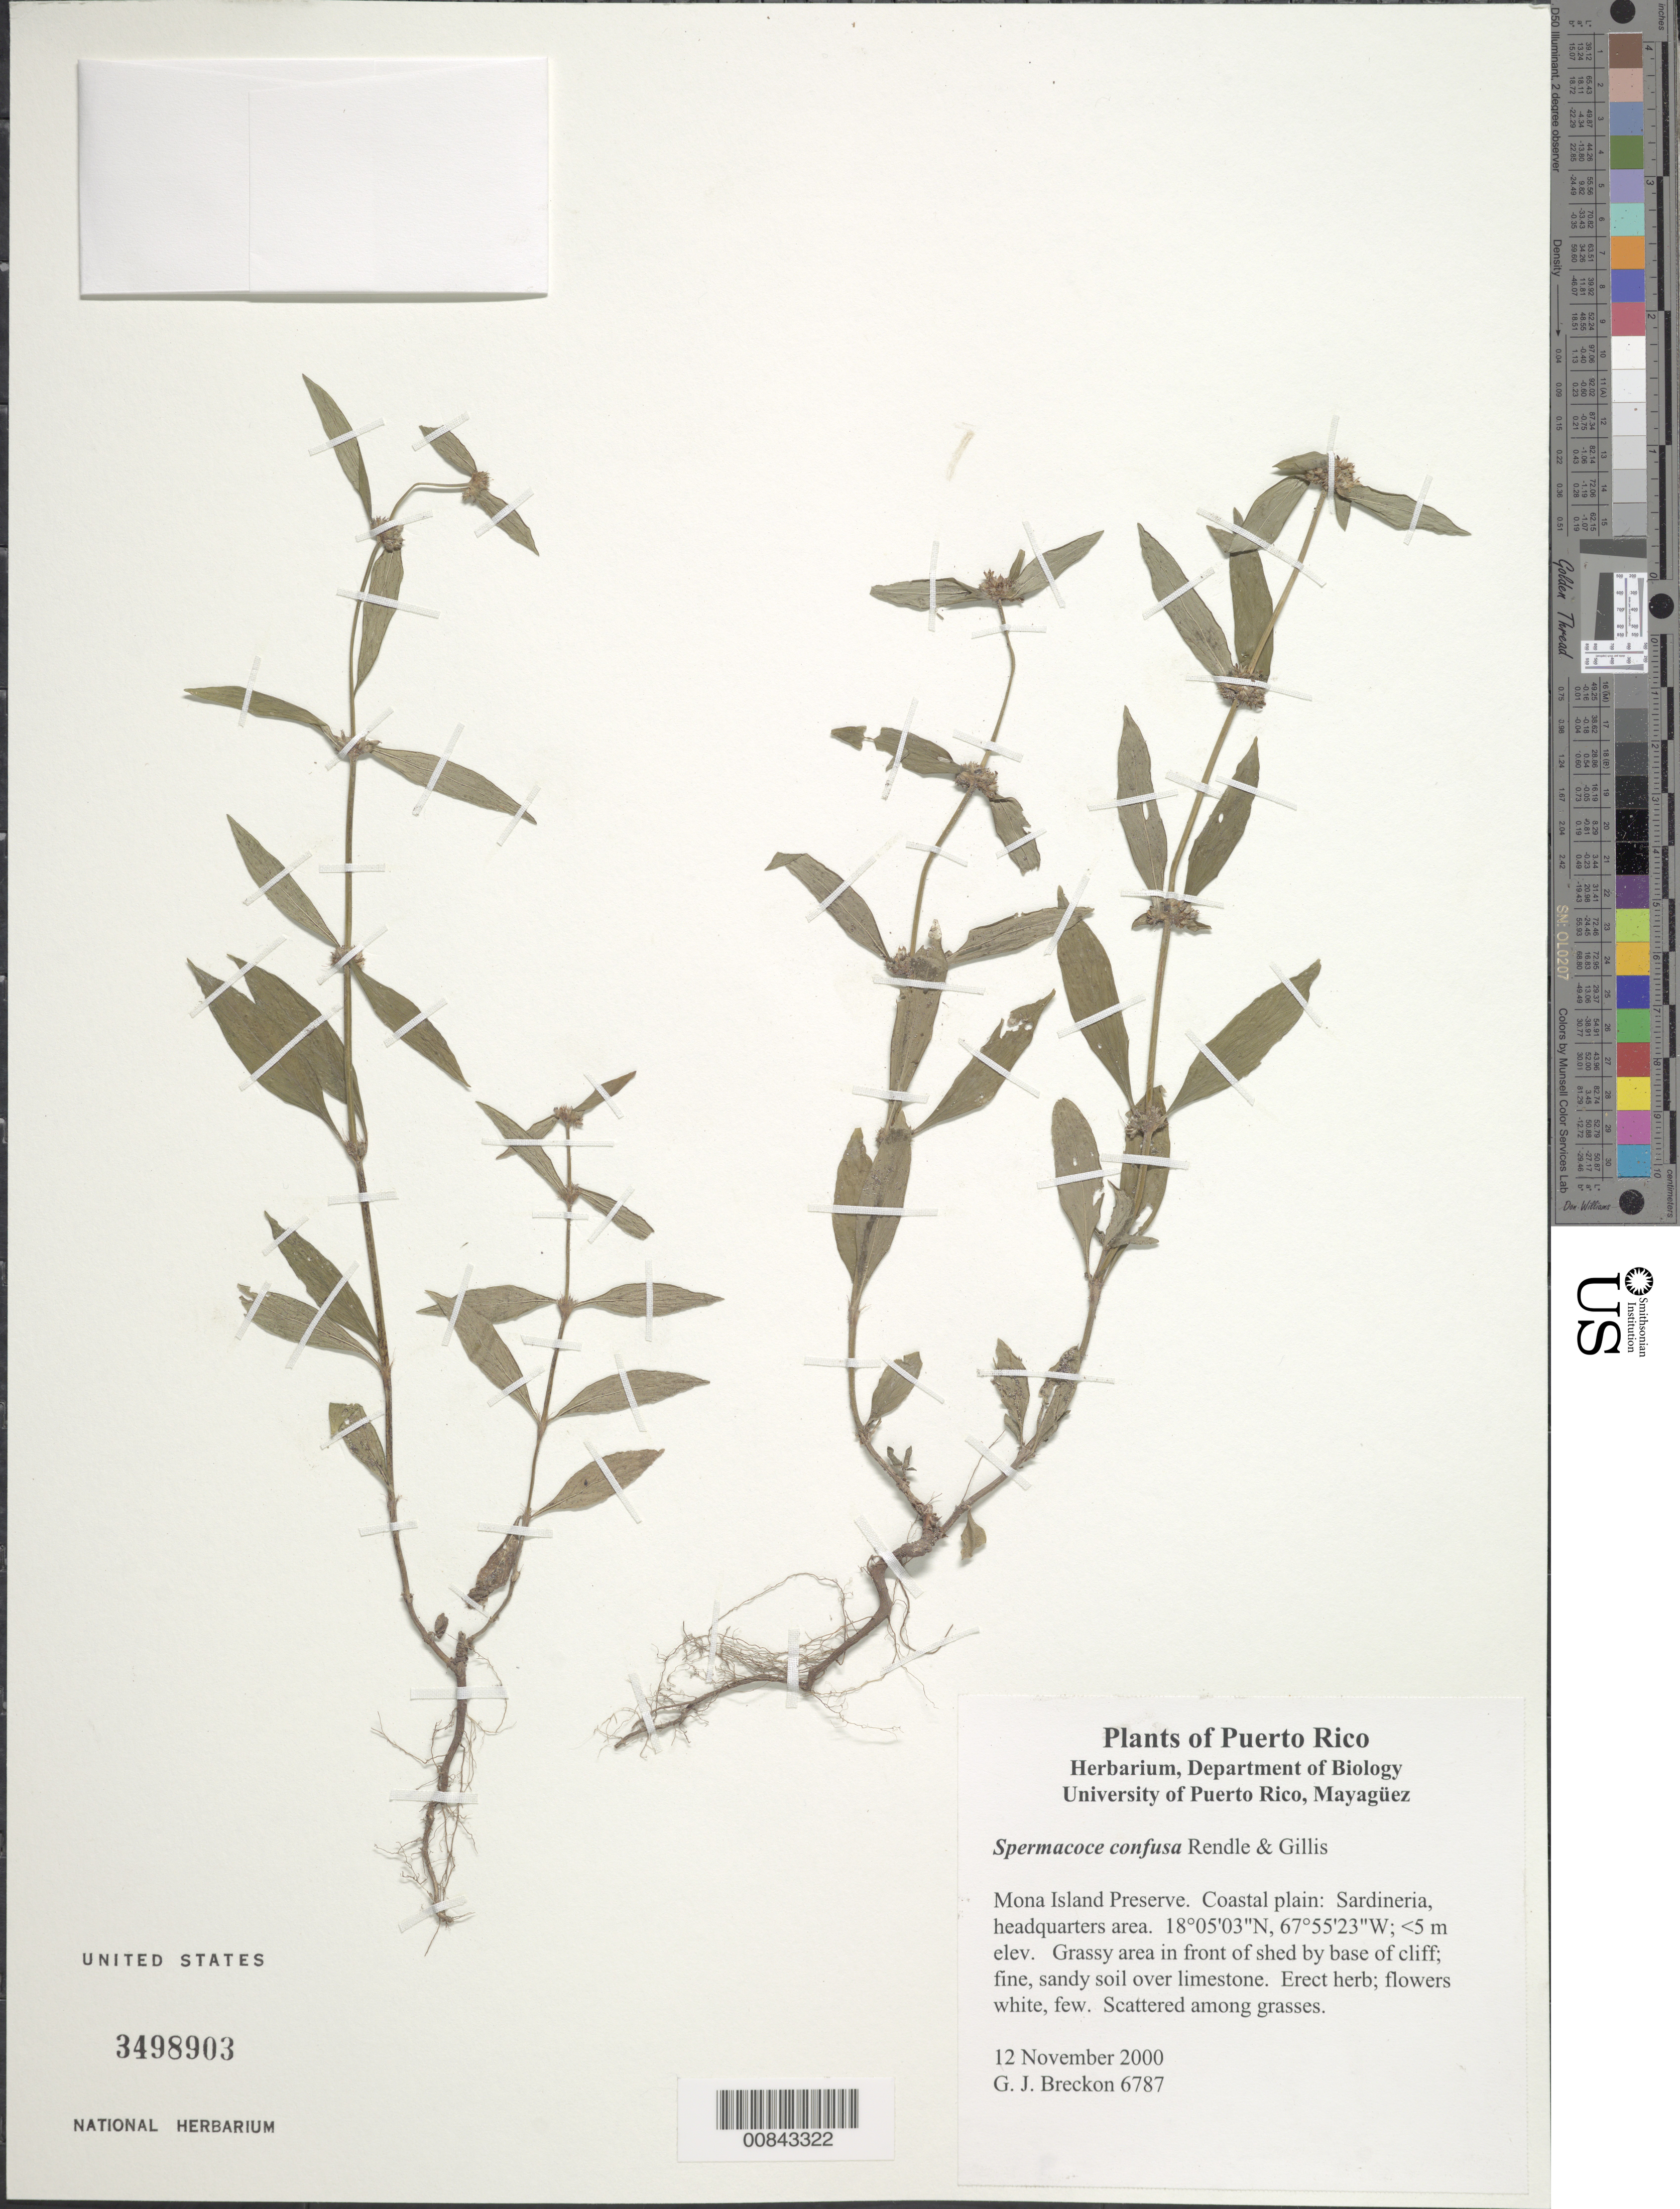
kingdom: Plantae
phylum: Tracheophyta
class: Magnoliopsida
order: Gentianales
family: Rubiaceae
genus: Spermacoce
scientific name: Spermacoce confusa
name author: Rendle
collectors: G. Breckon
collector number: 6787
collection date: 2000-11-12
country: Puerto Rico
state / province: Mayaguëz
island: Mona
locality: Mona Island Preserve, Coastal plain: Sardineria, headquarters area, in front of shed by base of cliff.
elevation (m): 5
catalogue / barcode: US 3498903